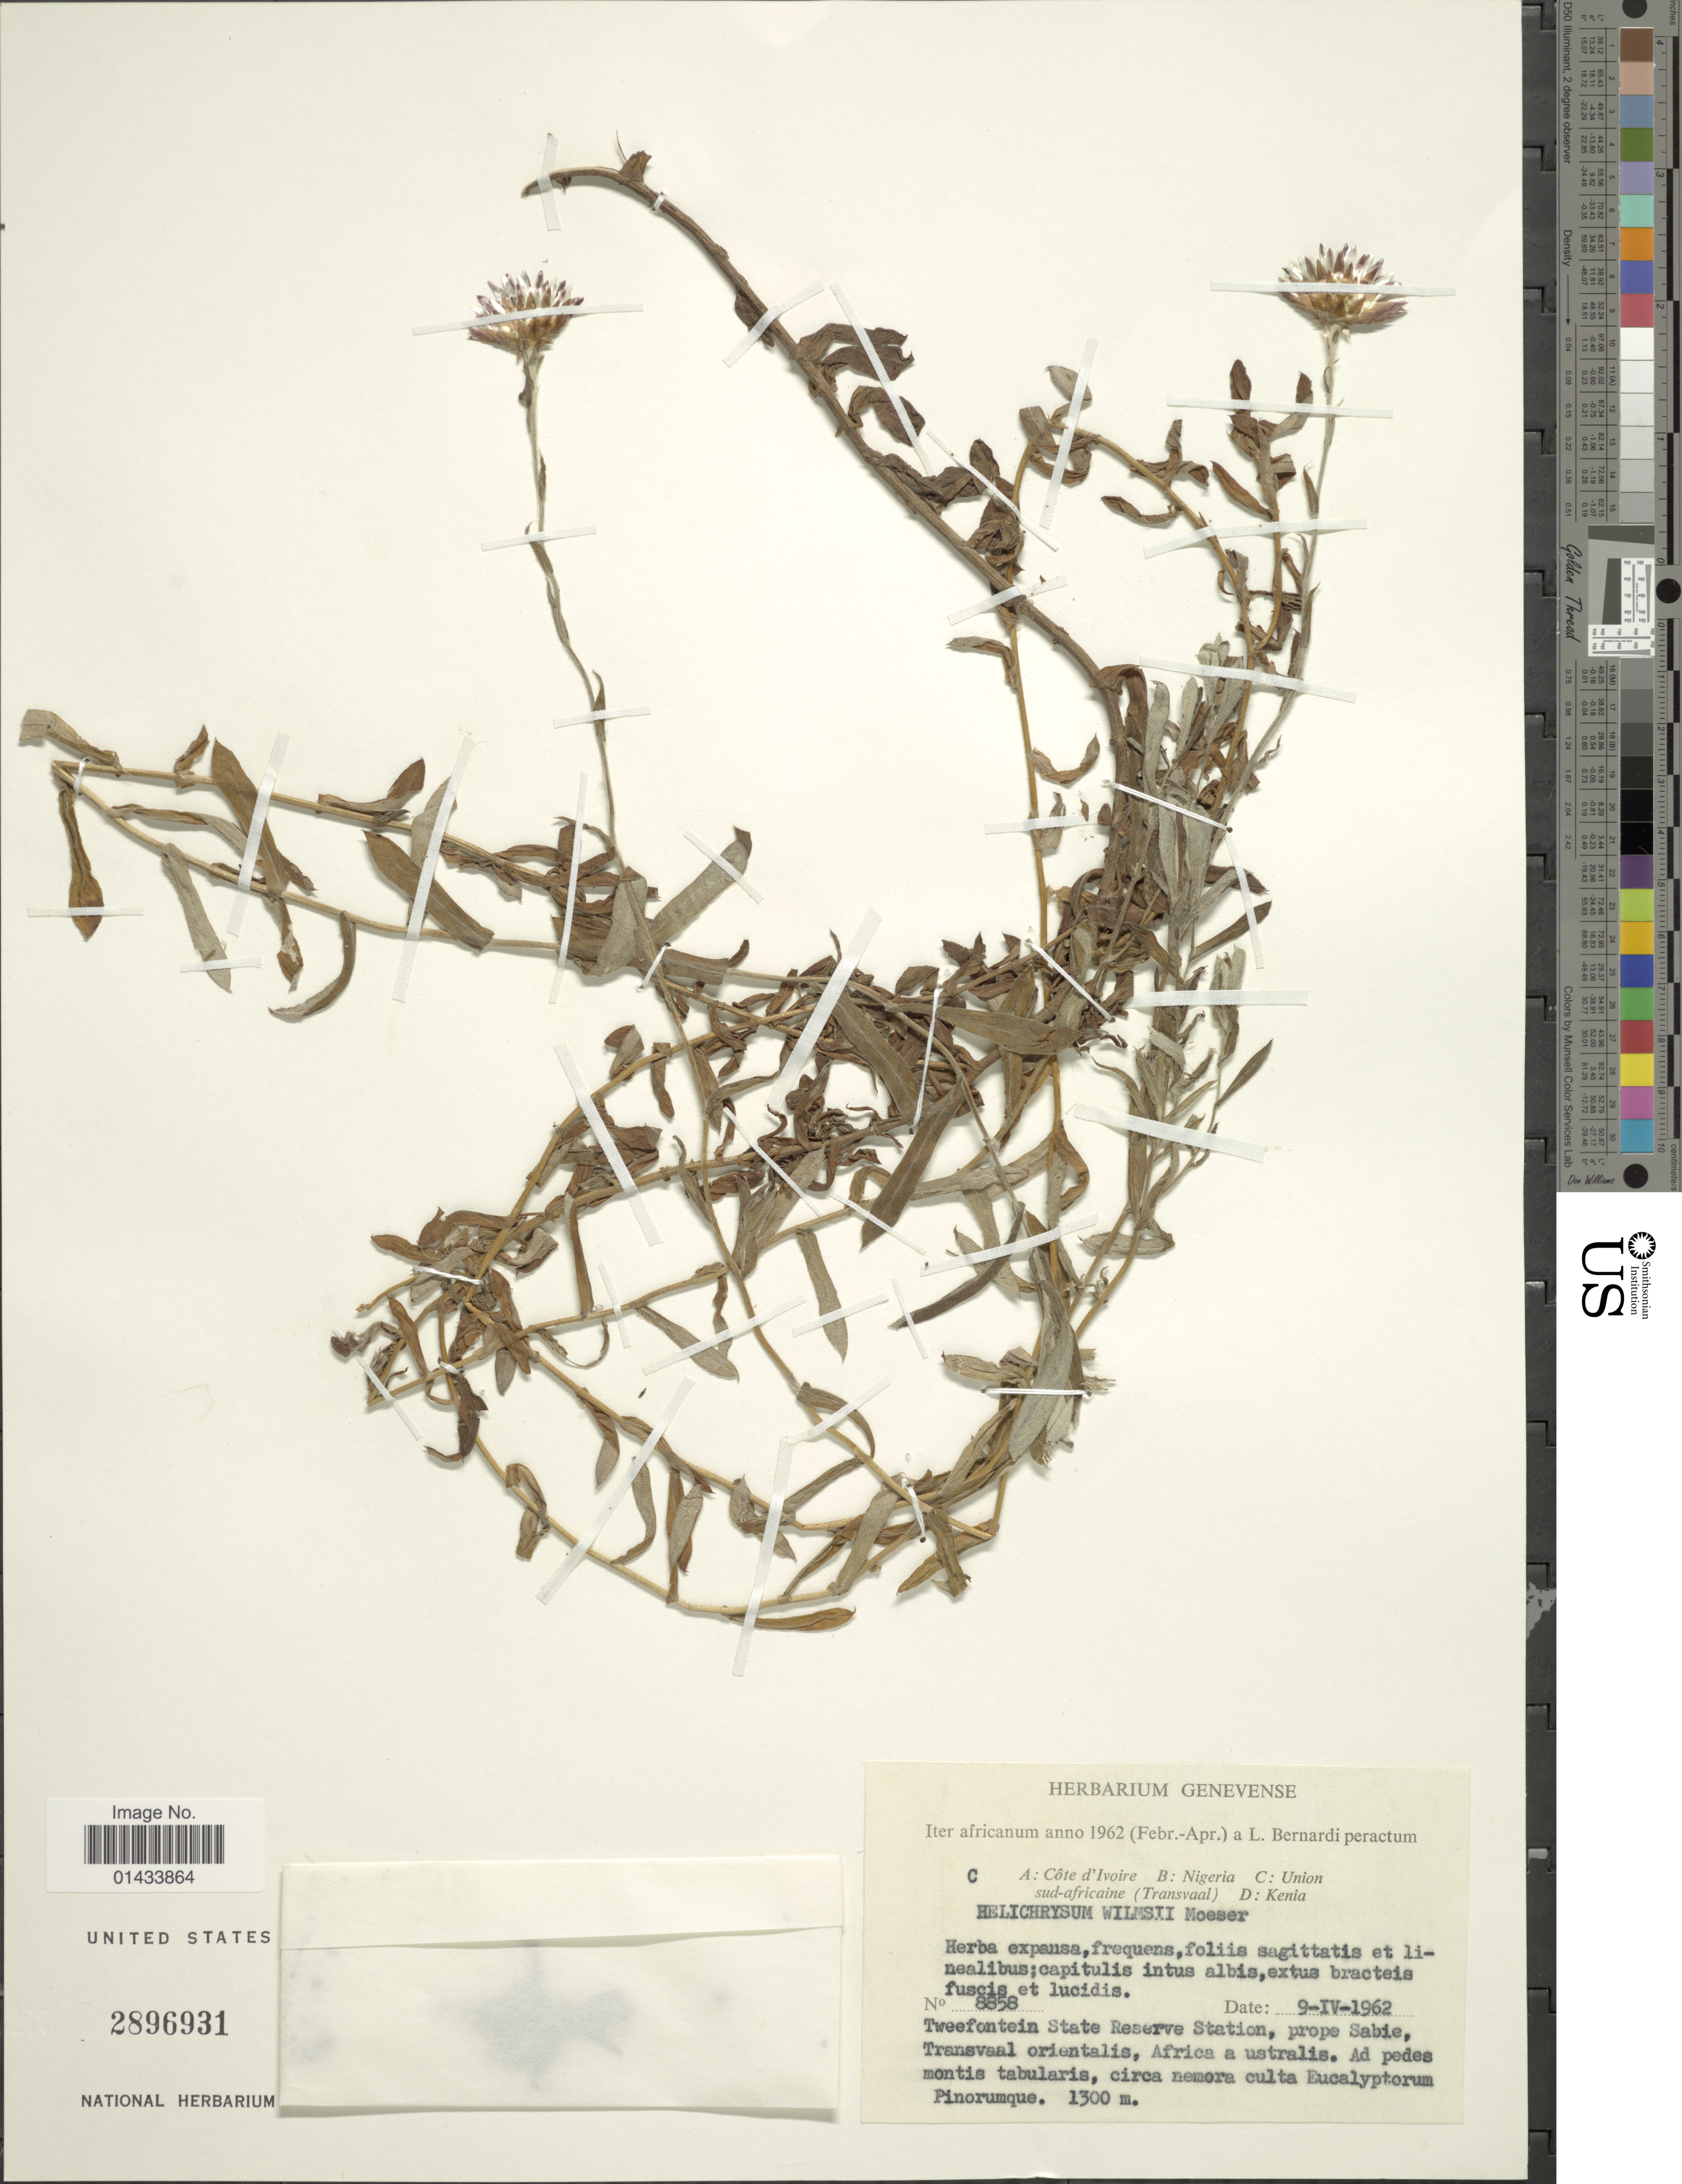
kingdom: Plantae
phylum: Tracheophyta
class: Magnoliopsida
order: Asterales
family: Asteraceae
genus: Helichrysum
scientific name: Helichrysum wilmsii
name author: Moeser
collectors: L. Bernardi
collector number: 8858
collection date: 1962-04-09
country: South Africa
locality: Tweefontein State Reserve Station, prope Sabie, Transvaal orientalis, Sfrica a ustralis, Union sud-africanae (Transvaal)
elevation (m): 1300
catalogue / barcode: US 2896931